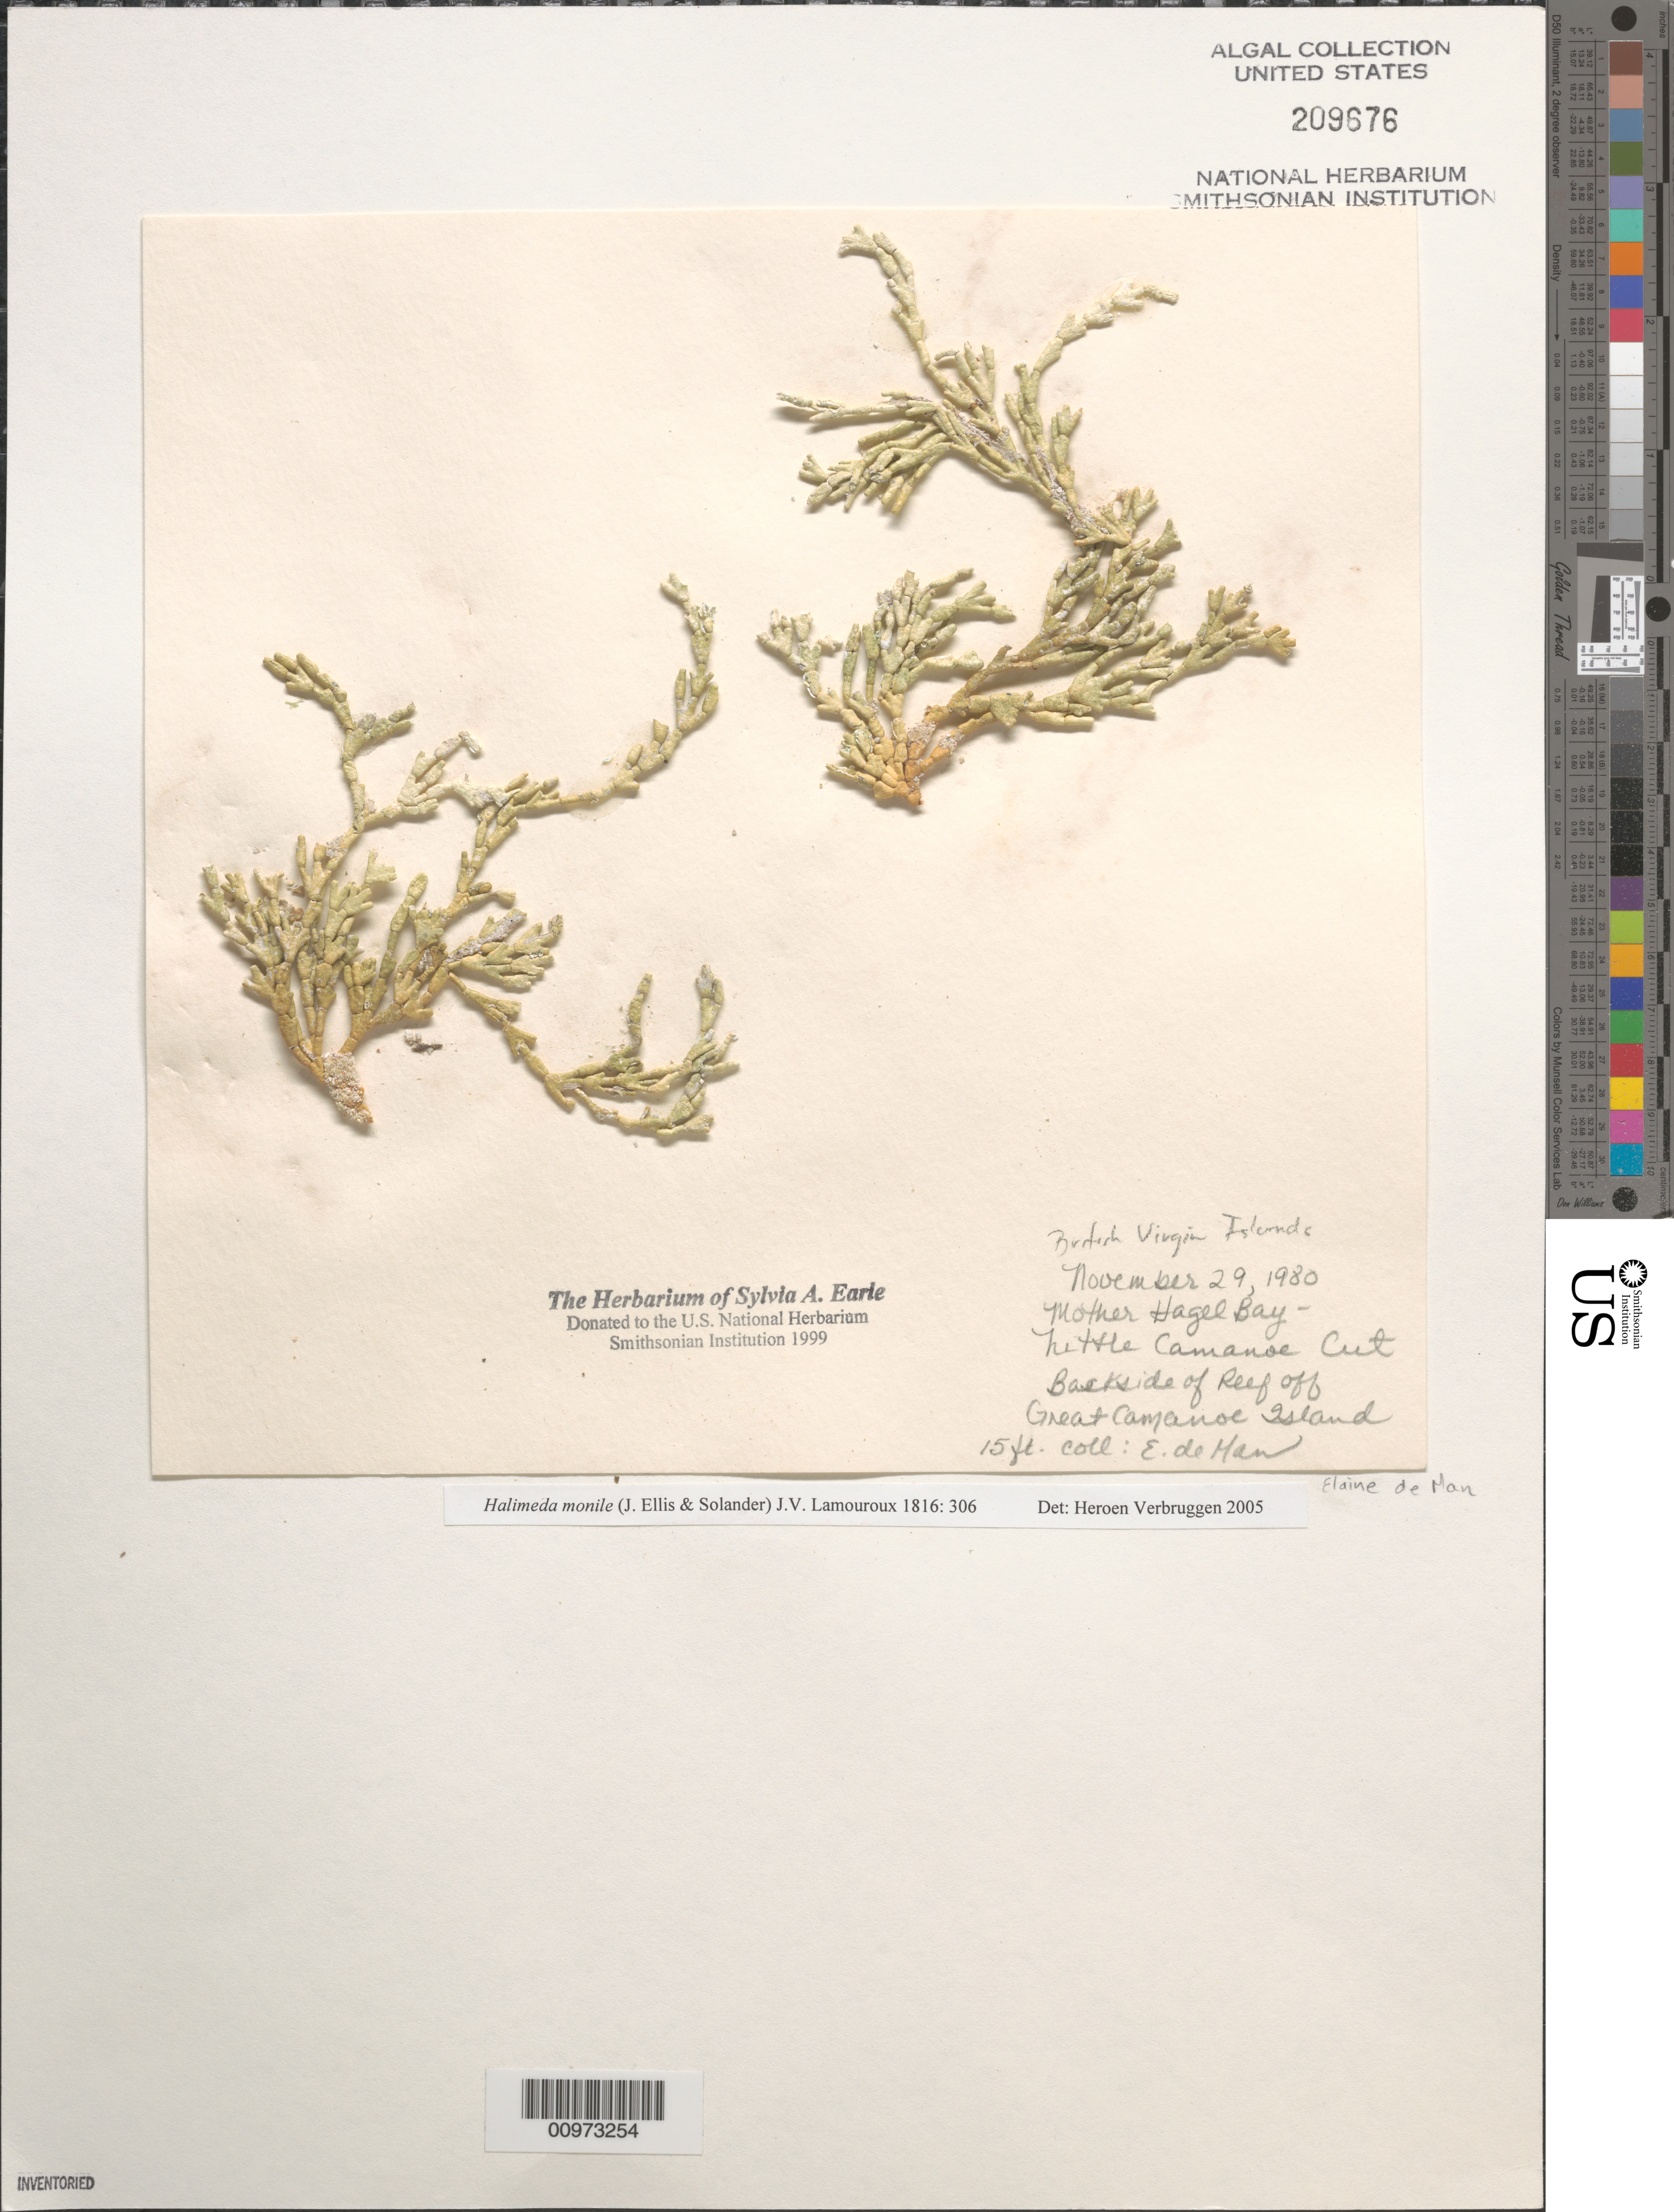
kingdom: Plantae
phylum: Chlorophyta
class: Ulvophyceae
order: Bryopsidales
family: Halimedaceae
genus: Halimeda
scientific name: Halimeda monile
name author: (J. Ellis & Sol.) J.V.Lamouroux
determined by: Verbruggen, H.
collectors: E. de Man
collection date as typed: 29 Nov 1980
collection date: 1980-11-29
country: British Virgin Islands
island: Great Camanoe Island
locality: Mother Hagel Bay, Nettle Camanoe Cut, backside of reef off island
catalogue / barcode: US 209676